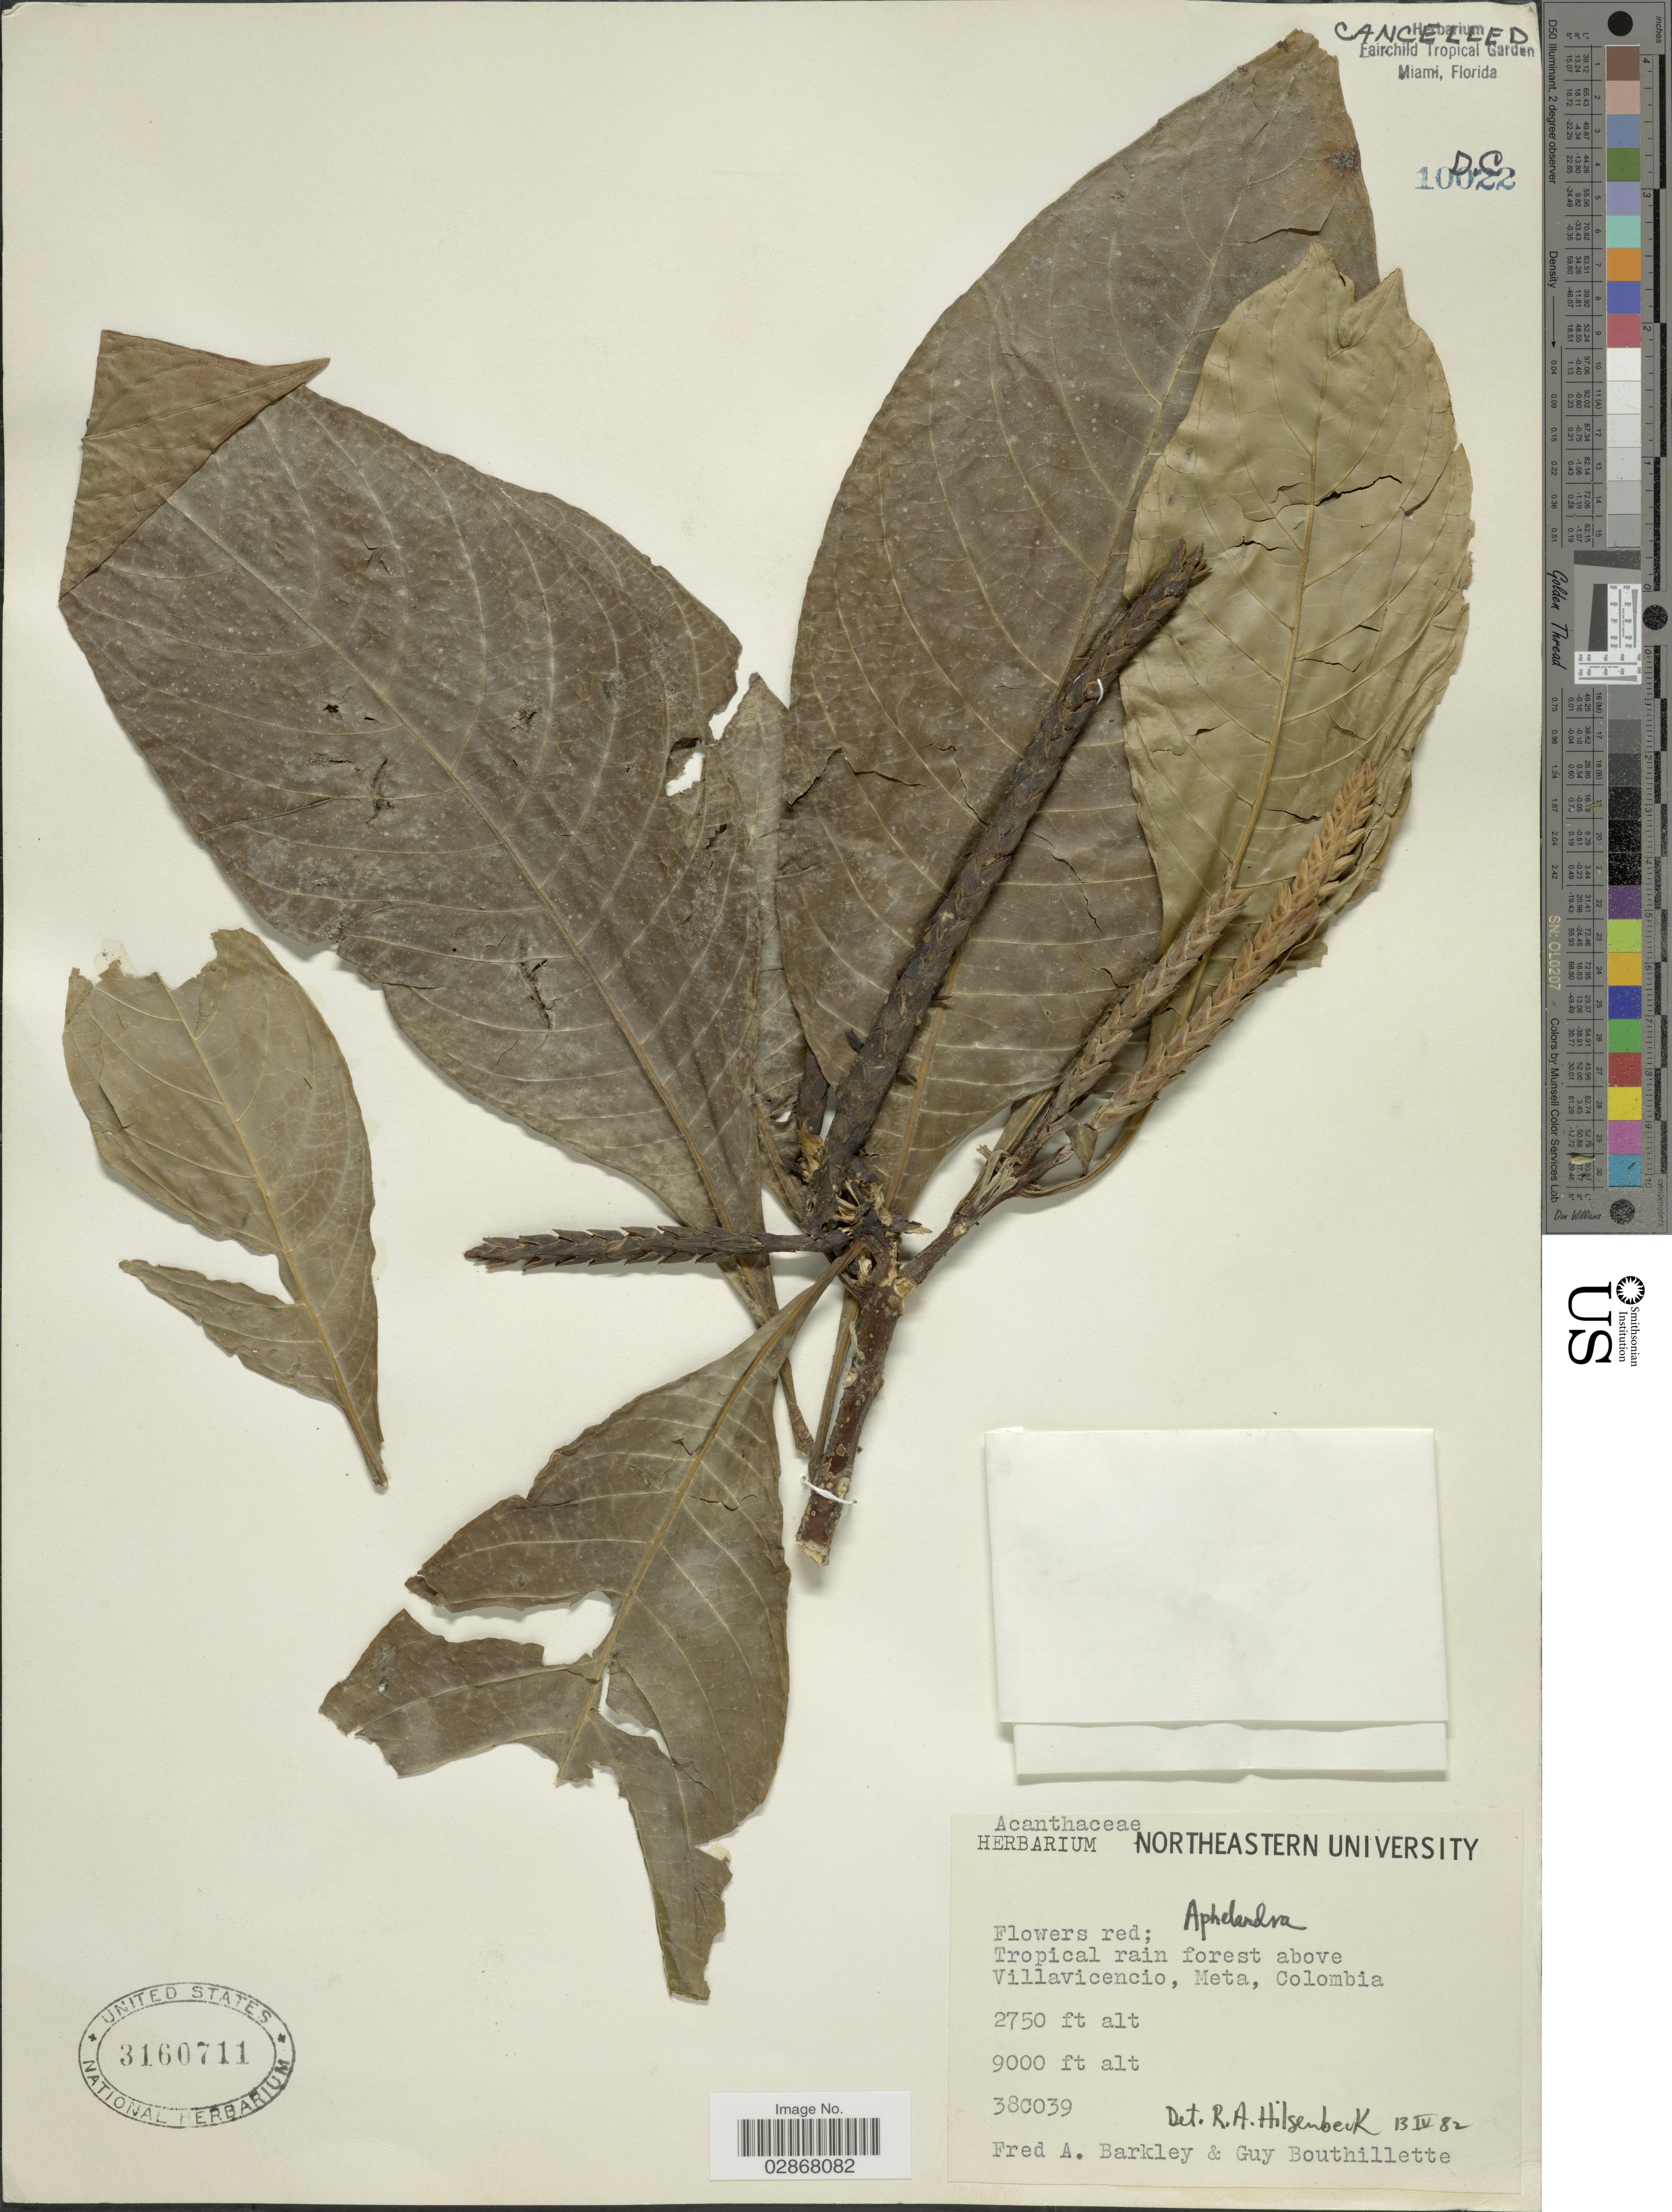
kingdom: Plantae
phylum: Tracheophyta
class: Magnoliopsida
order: Lamiales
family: Acanthaceae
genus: Aphelandra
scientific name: Aphelandra sp.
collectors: F. A. Barkley & G. Bouthillette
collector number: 38C039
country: Colombia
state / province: Meta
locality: Above Villavicencio.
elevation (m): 838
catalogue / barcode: US 3160711